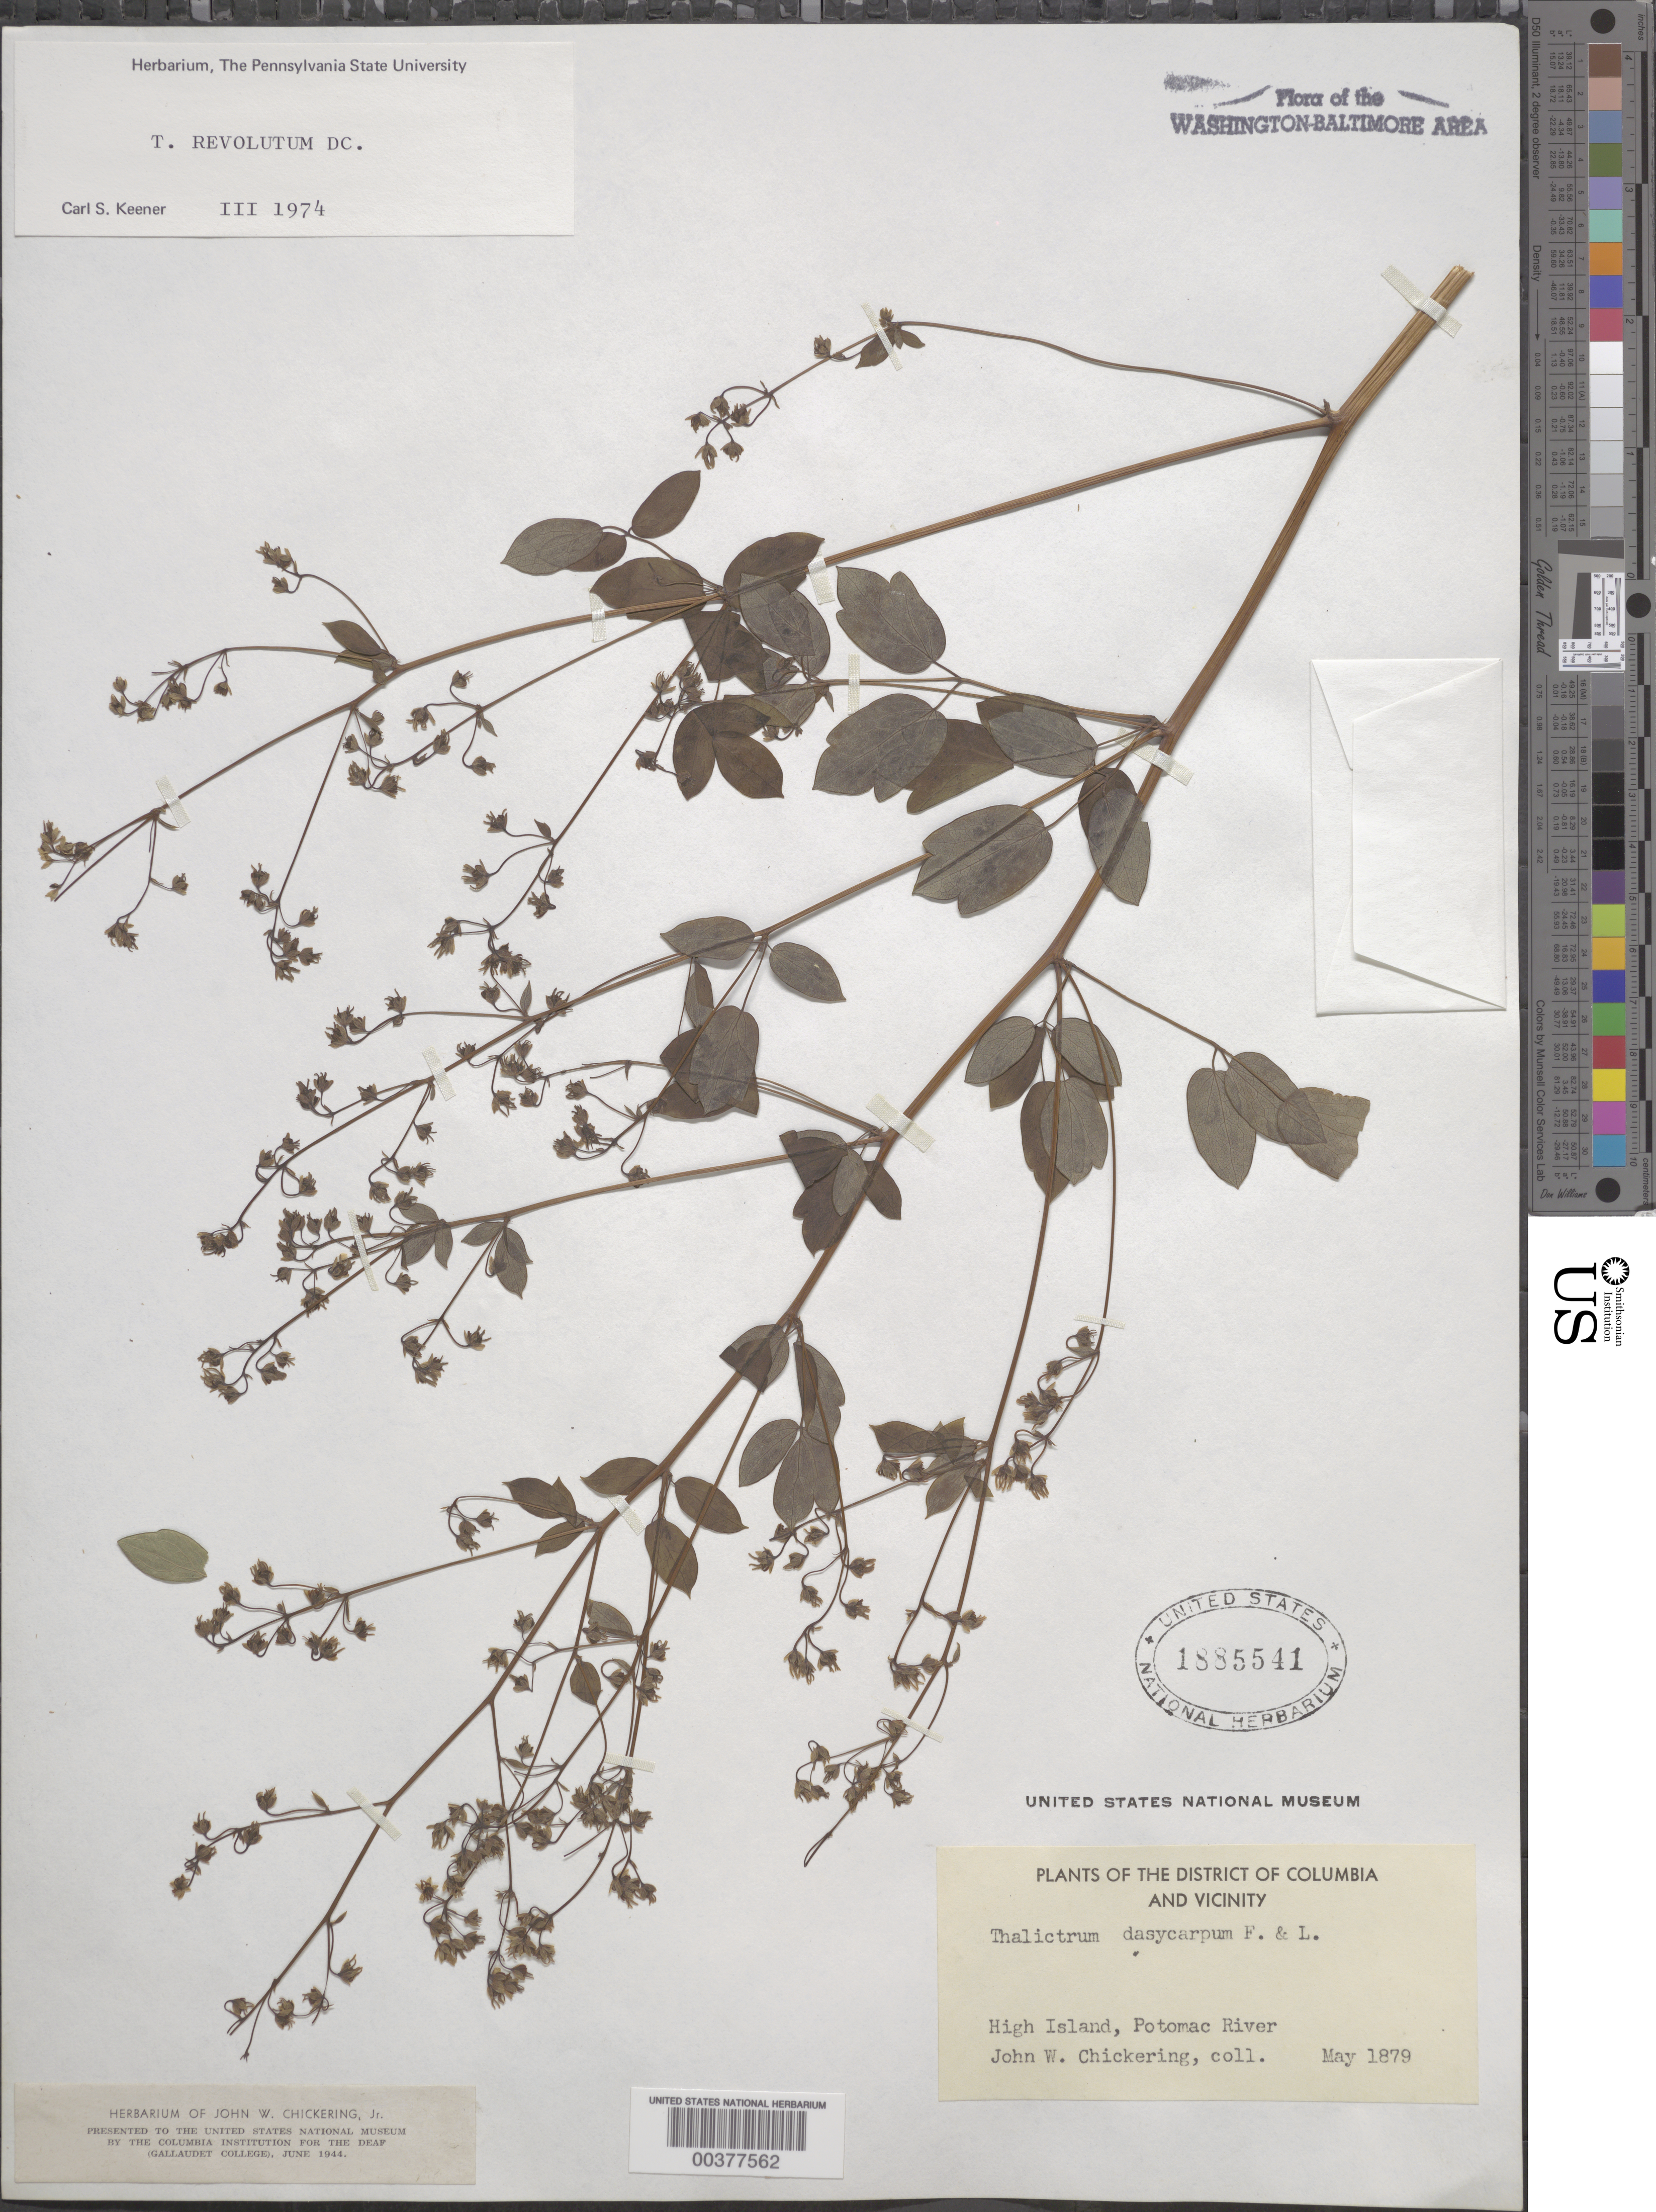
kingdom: Plantae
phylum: Tracheophyta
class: Magnoliopsida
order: Ranunculales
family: Ranunculaceae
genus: Thalictrum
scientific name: Thalictrum amphibolum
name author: Greene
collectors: J. W. Chickering Jr.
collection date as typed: May 1879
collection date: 1879-05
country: United States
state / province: Maryland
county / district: Montgomery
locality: High Island C. & O. Canal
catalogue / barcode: US 1885541